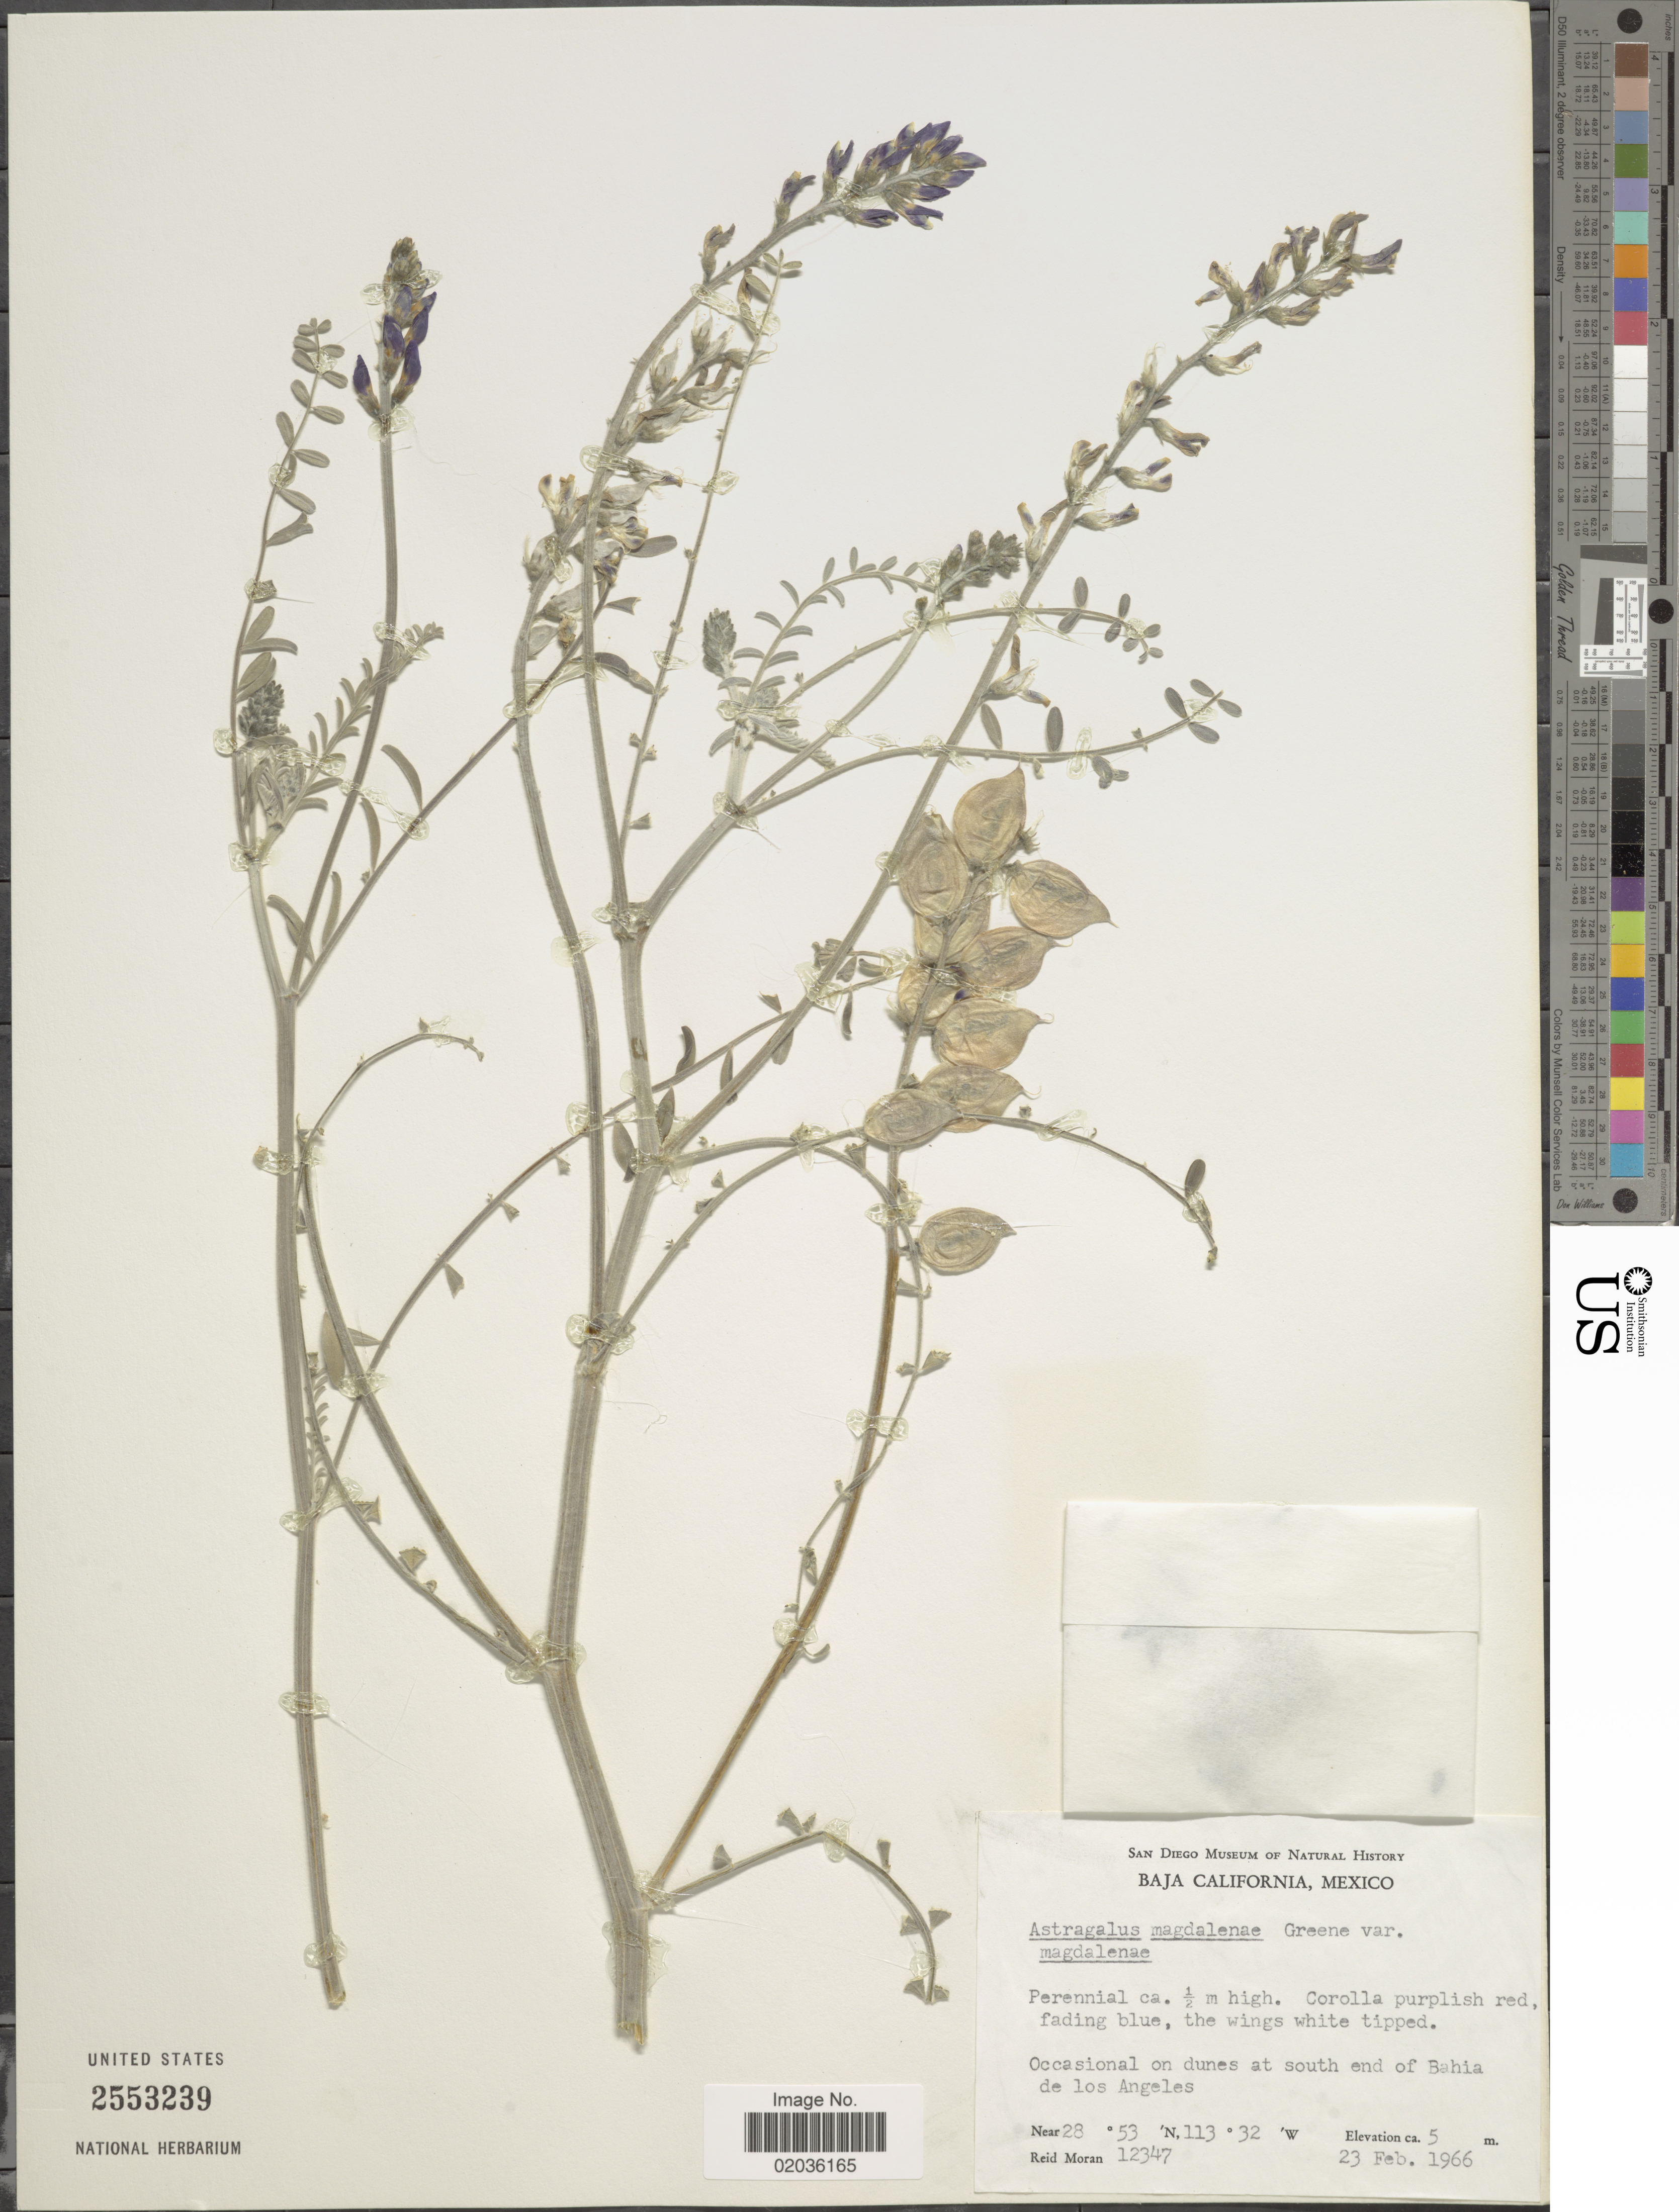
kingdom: Plantae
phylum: Tracheophyta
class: Magnoliopsida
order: Fabales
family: Fabaceae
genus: Astragalus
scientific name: Astragalus magdalenae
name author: Greene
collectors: R. V. Moran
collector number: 12347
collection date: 1966-02-23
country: Mexico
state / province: Baja California Norte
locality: Occasional on dunes at south end of Bahia de los Angeles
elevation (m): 5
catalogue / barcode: US 2553239